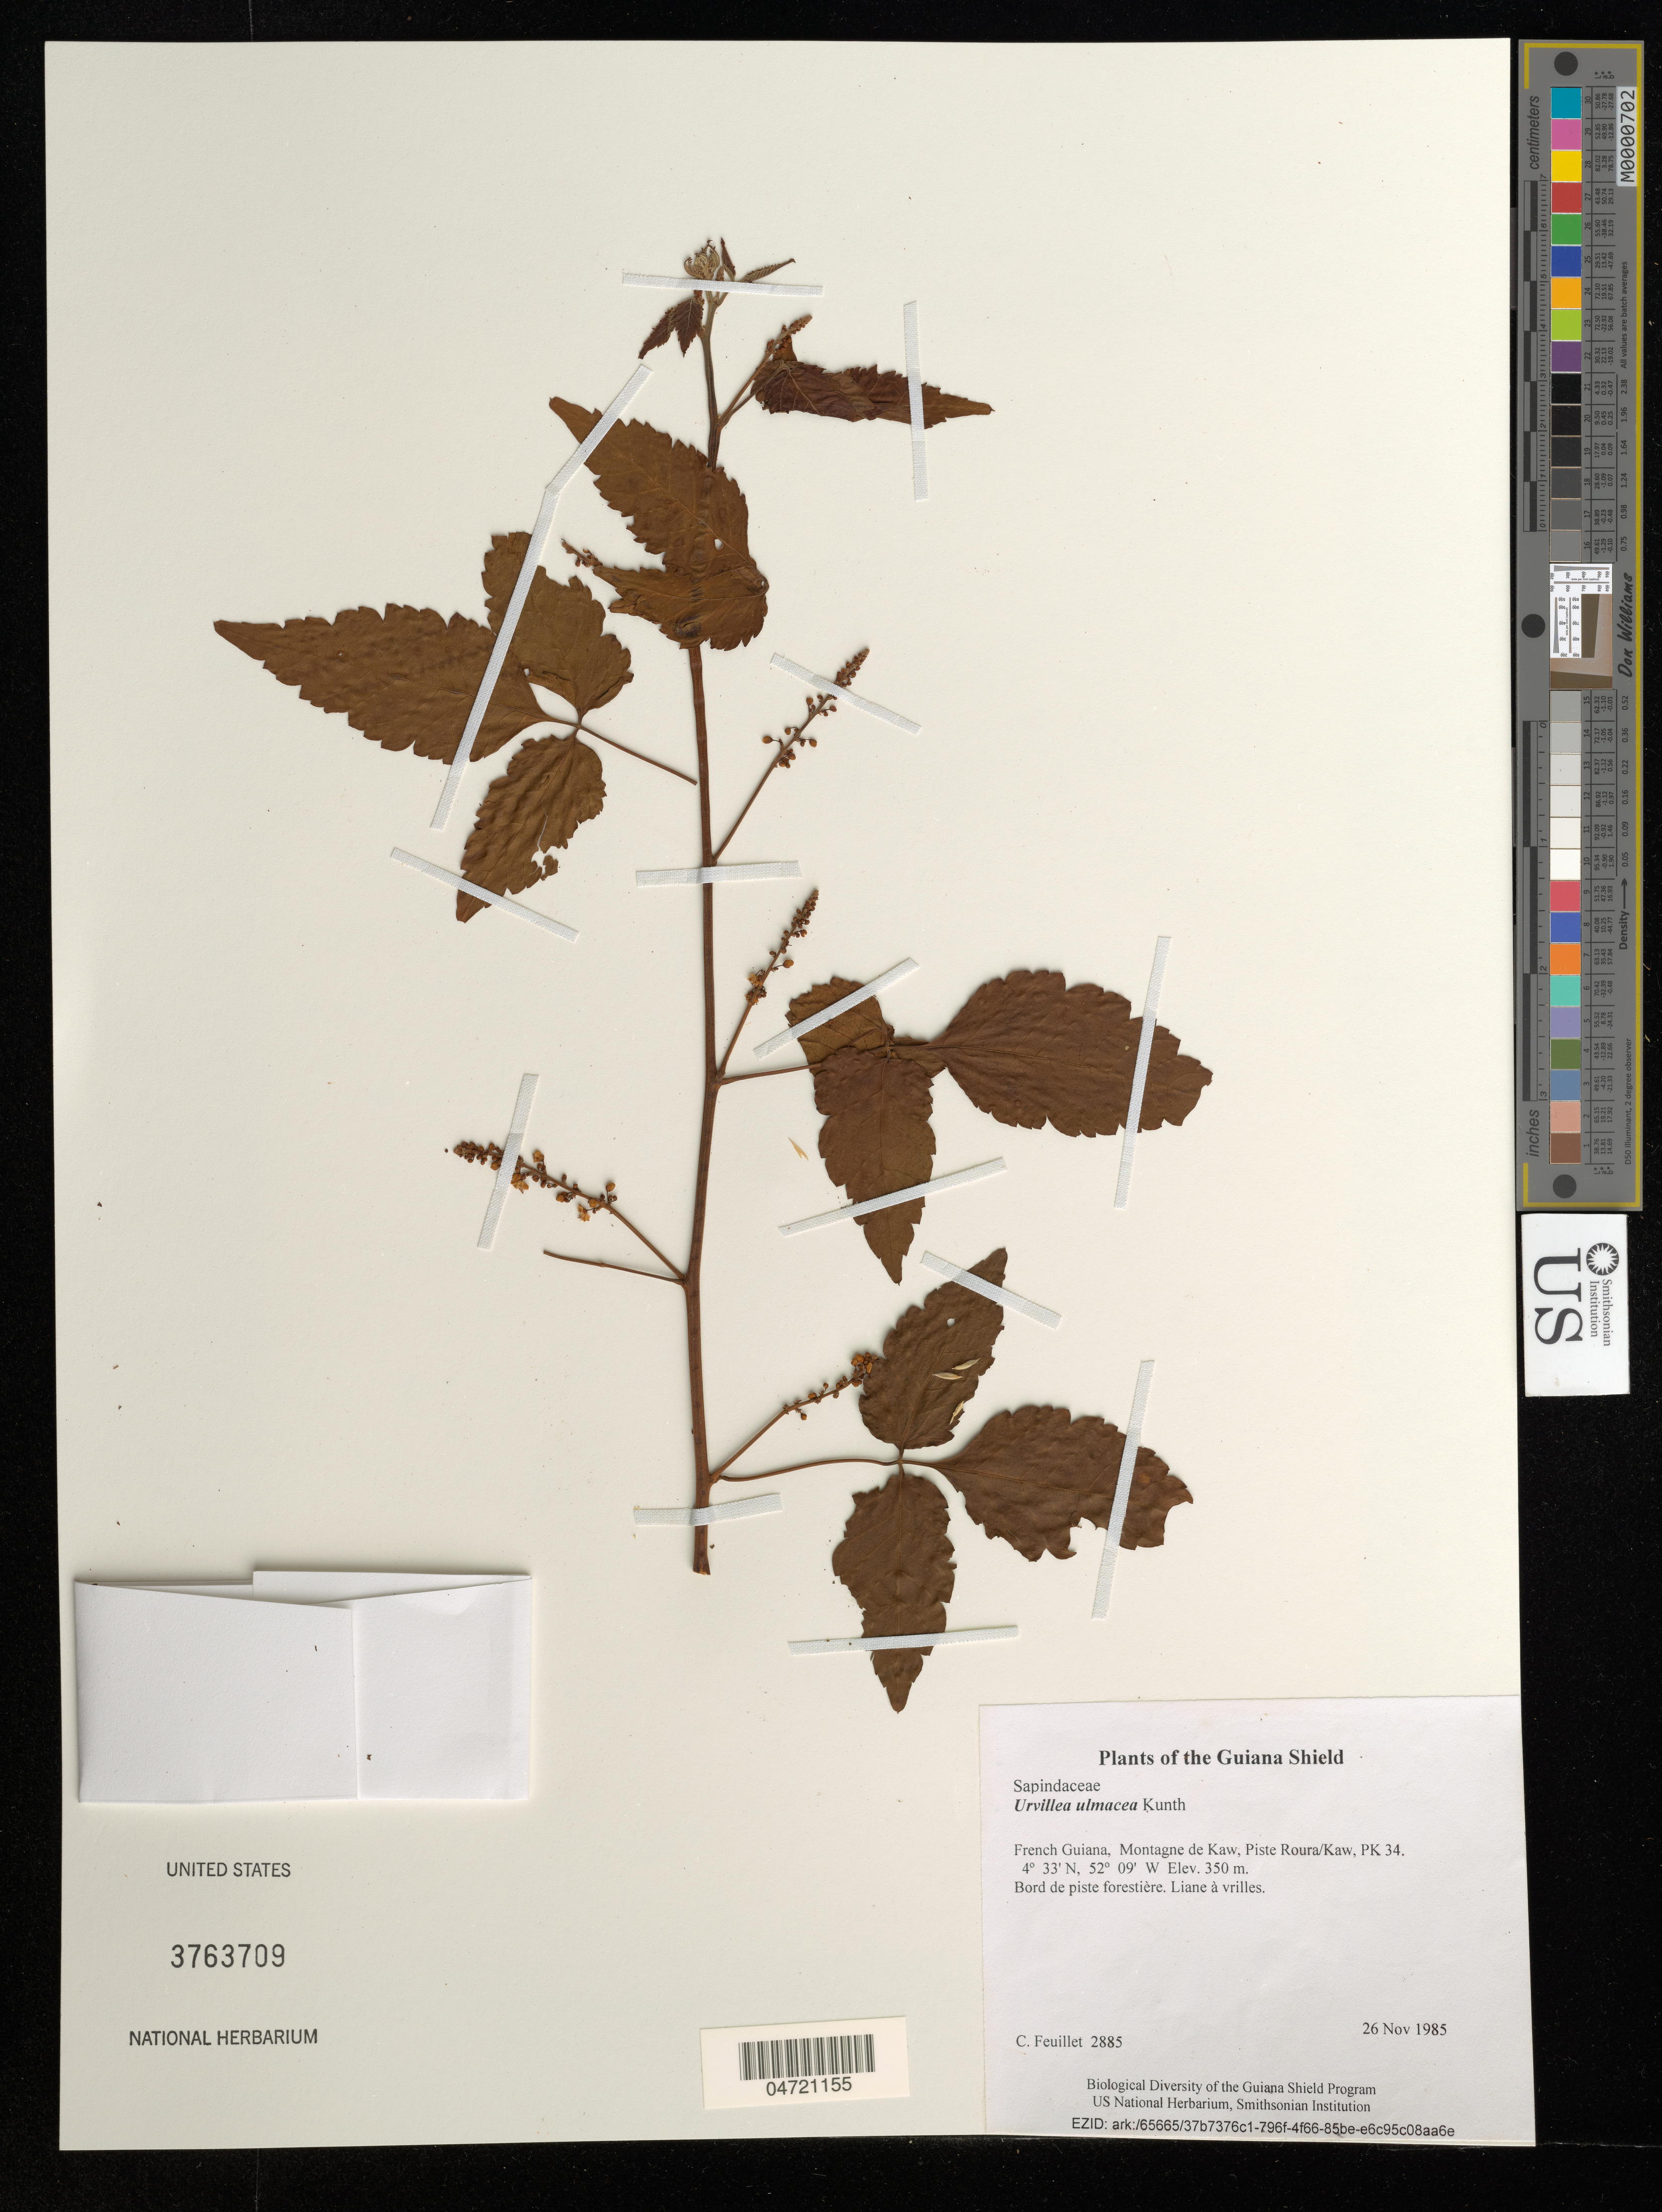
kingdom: Plantae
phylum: Tracheophyta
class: Magnoliopsida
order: Sapindales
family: Sapindaceae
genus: Urvillea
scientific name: Urvillea ulmacea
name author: Kunth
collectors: C. Feuillet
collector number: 2885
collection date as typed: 26 Nov 1985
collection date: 1985-11-26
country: French Guiana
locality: Montagne de Kaw, Piste Roura/Kaw, PK 34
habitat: Bord de piste forestière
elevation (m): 350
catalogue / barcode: US 3763709